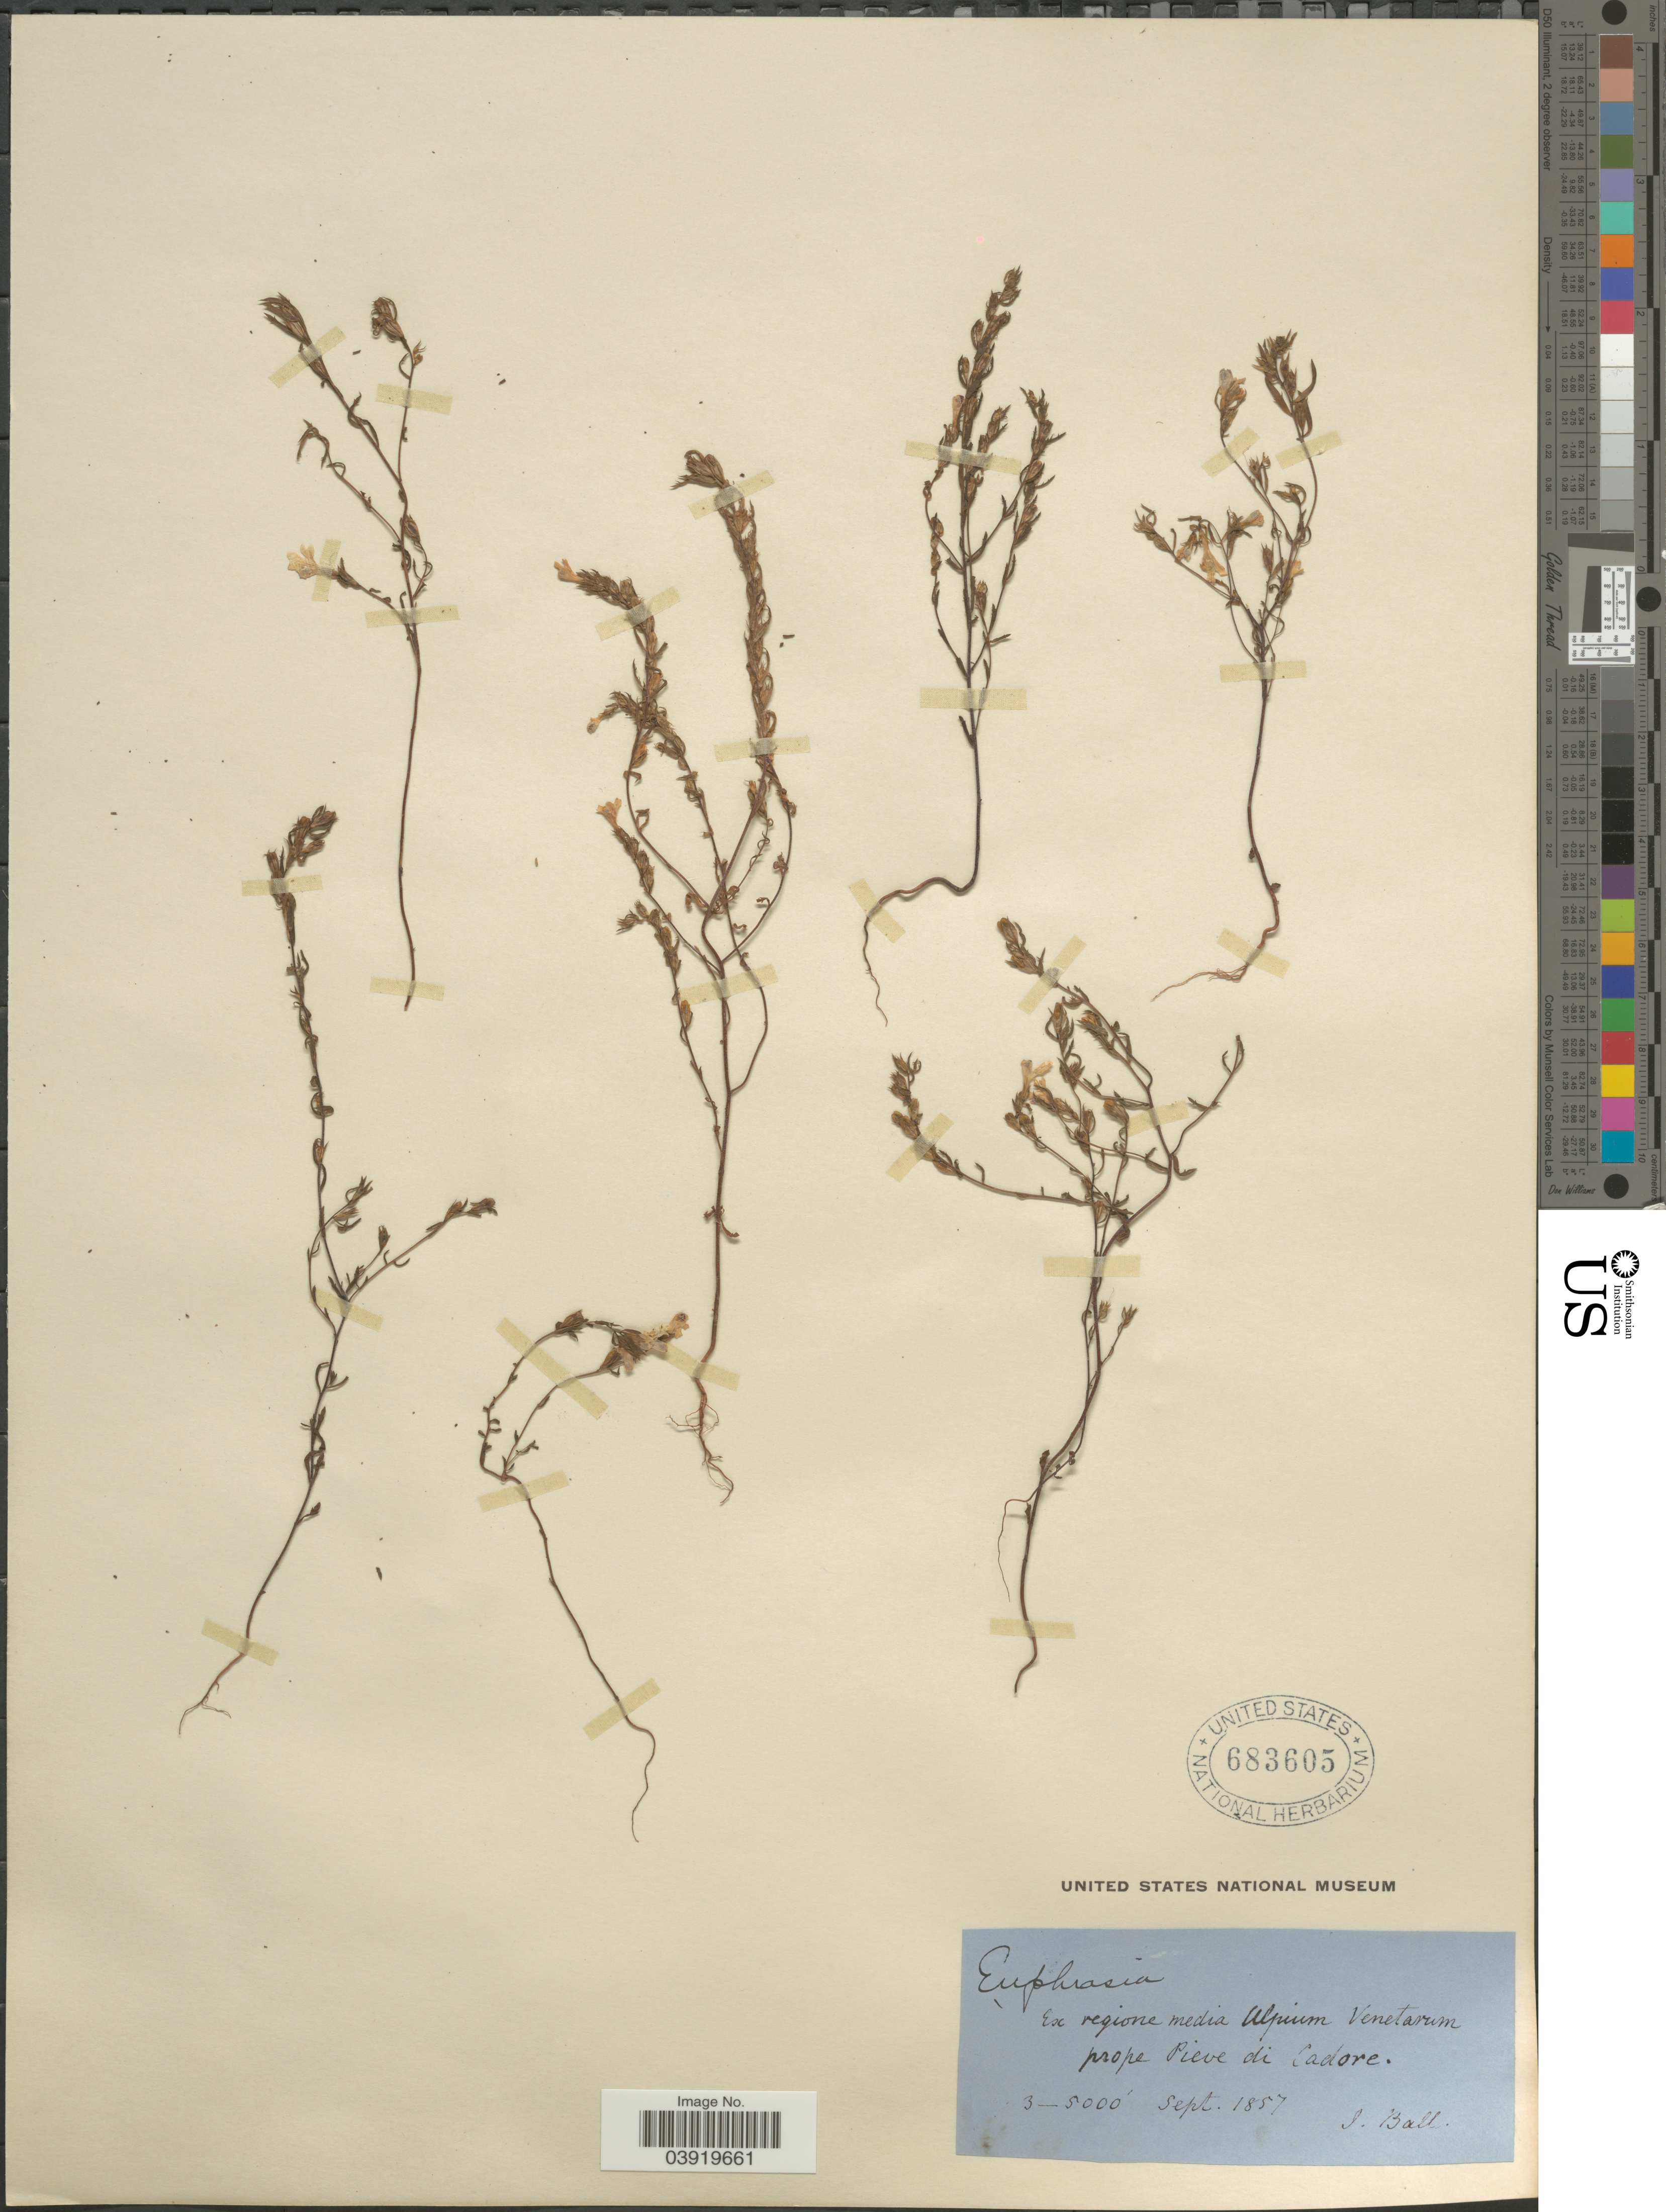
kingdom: Plantae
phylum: Tracheophyta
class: Magnoliopsida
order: Lamiales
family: Orobanchaceae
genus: Euphrasia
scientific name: Euphrasia sp.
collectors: J. Ball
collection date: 1857-09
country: Italy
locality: Ex regione media Alpium Venetarum prope Pieve di Cadore.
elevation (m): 914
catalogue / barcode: US 683605